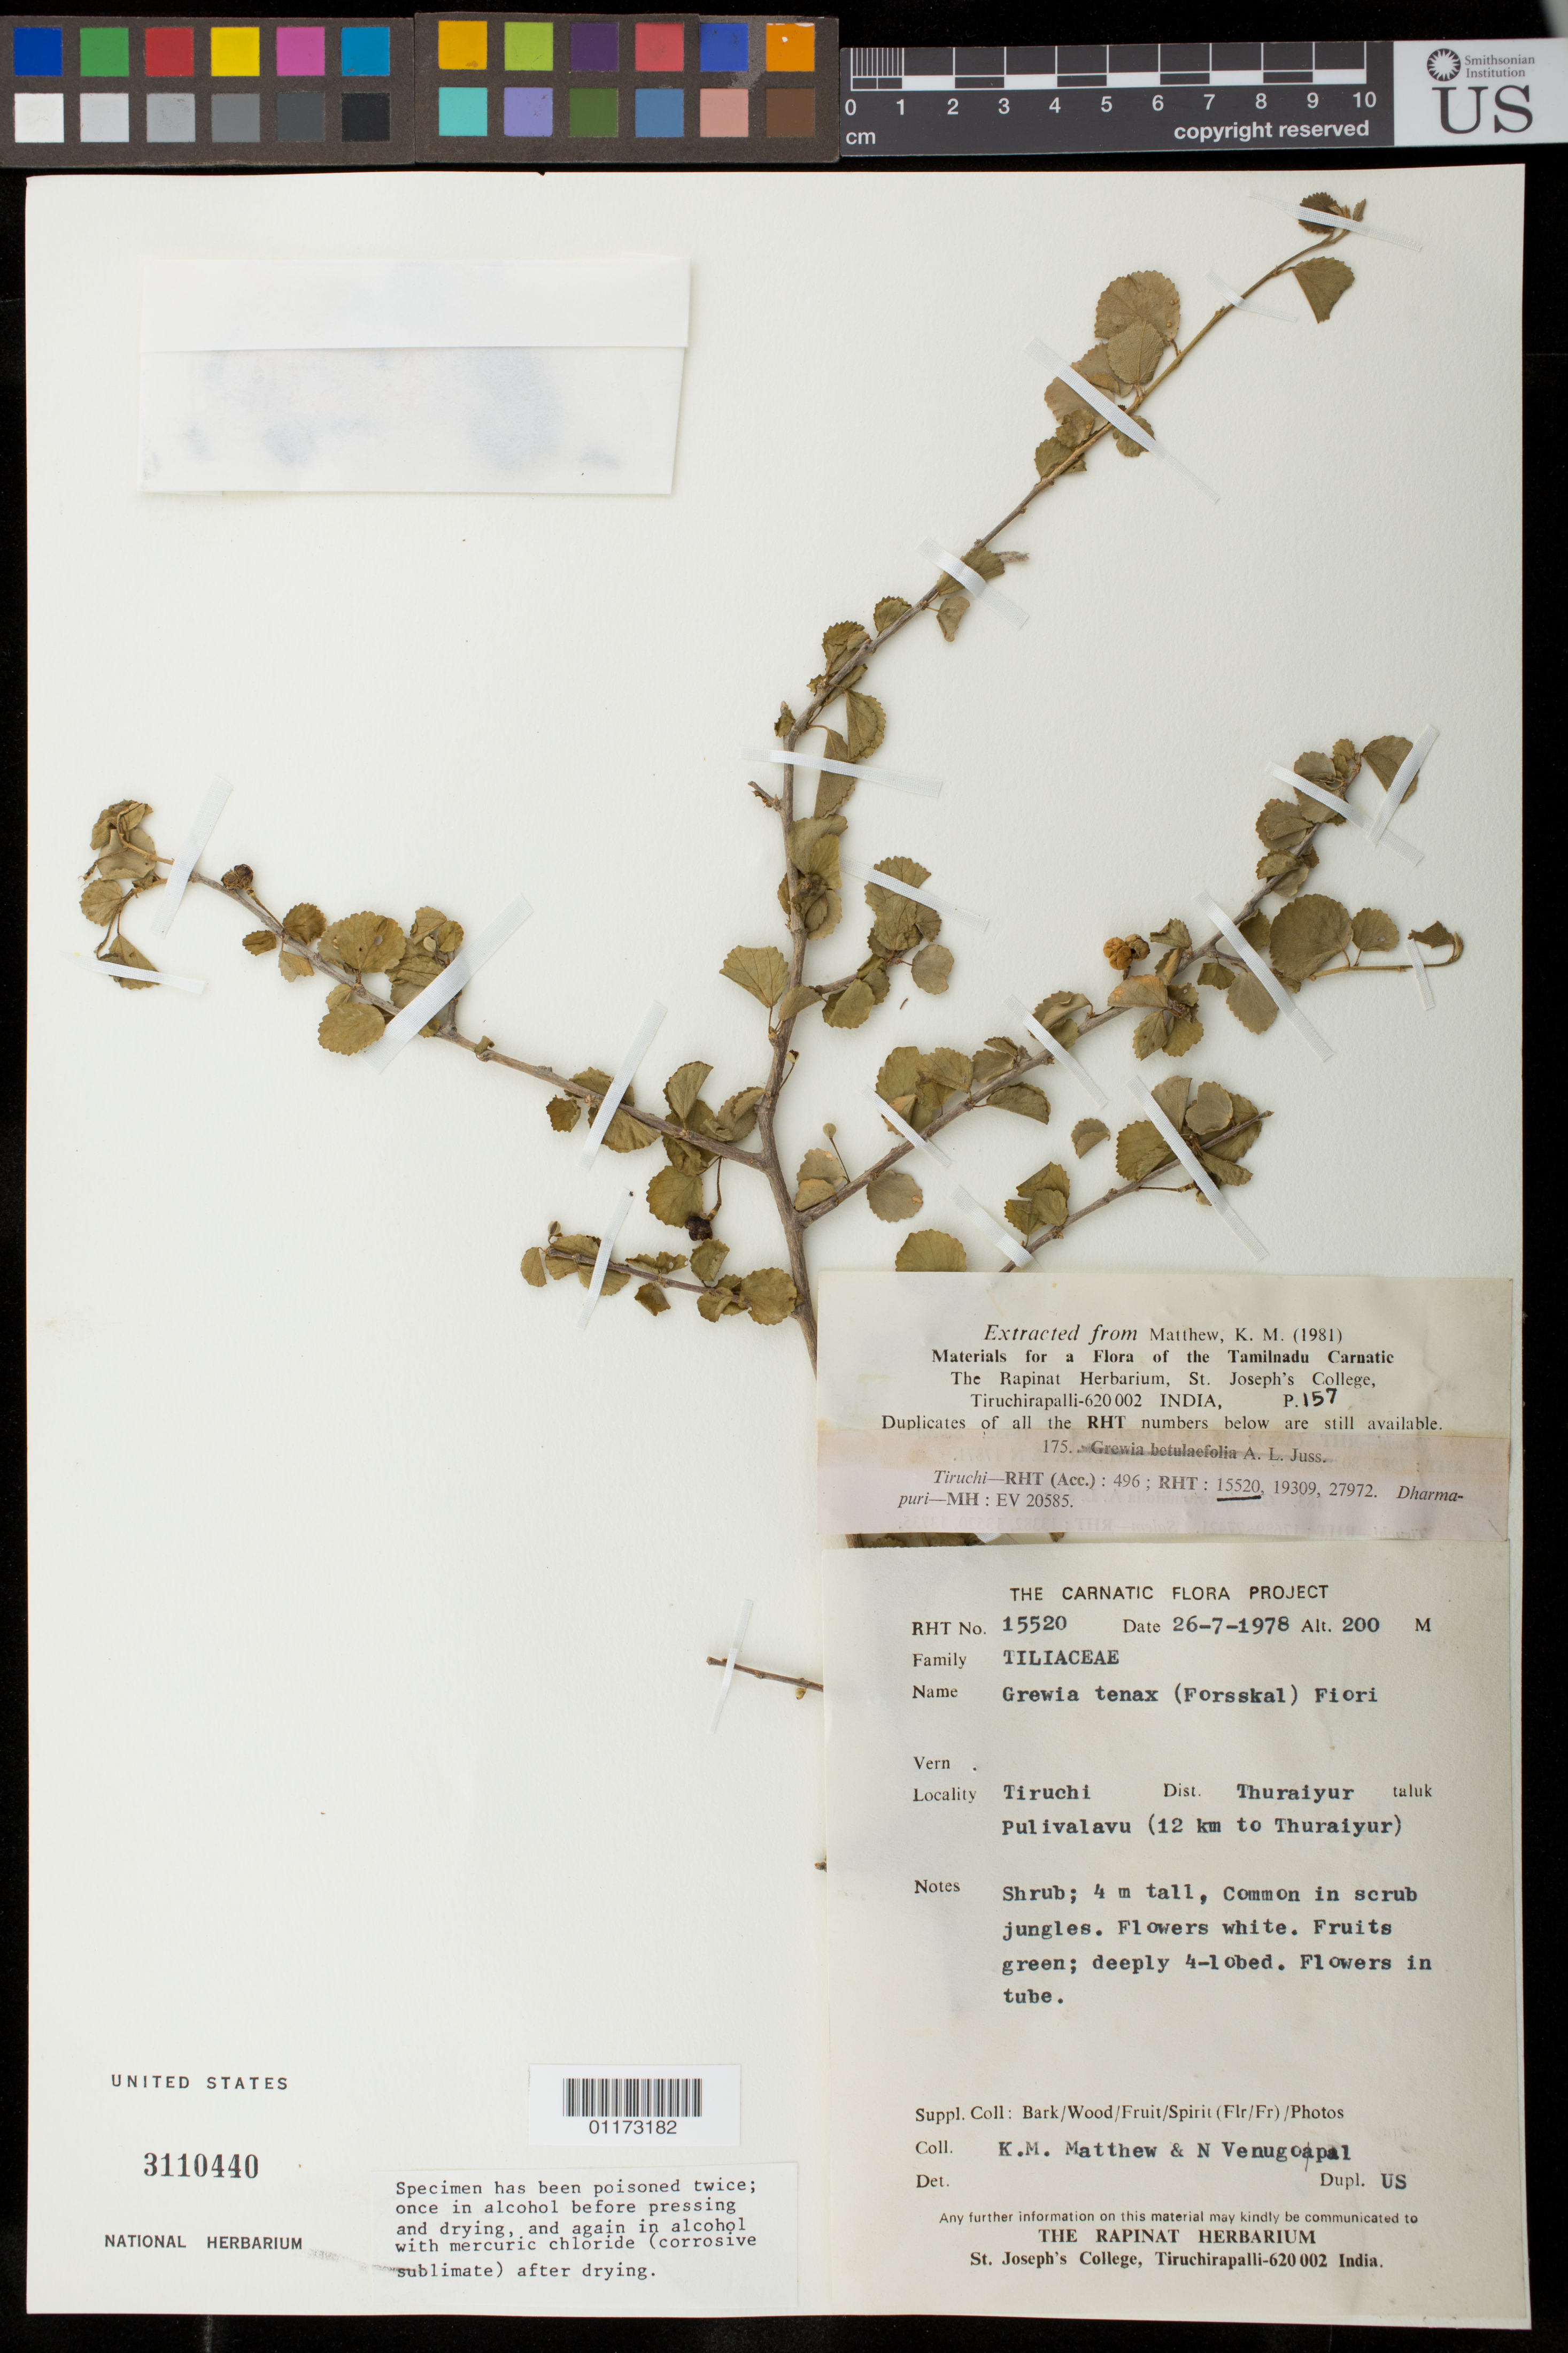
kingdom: Plantae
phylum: Tracheophyta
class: Magnoliopsida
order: Malvales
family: Malvaceae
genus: Grewia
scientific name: Grewia tenax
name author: (Forssk.) Fiori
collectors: K. M. Matthew & N. Venugopal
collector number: RHT 15520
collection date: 1978-07-26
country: India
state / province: Tamil Nadu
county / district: Tiruchi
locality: Thuraiyar taluk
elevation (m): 200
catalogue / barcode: US 3110440